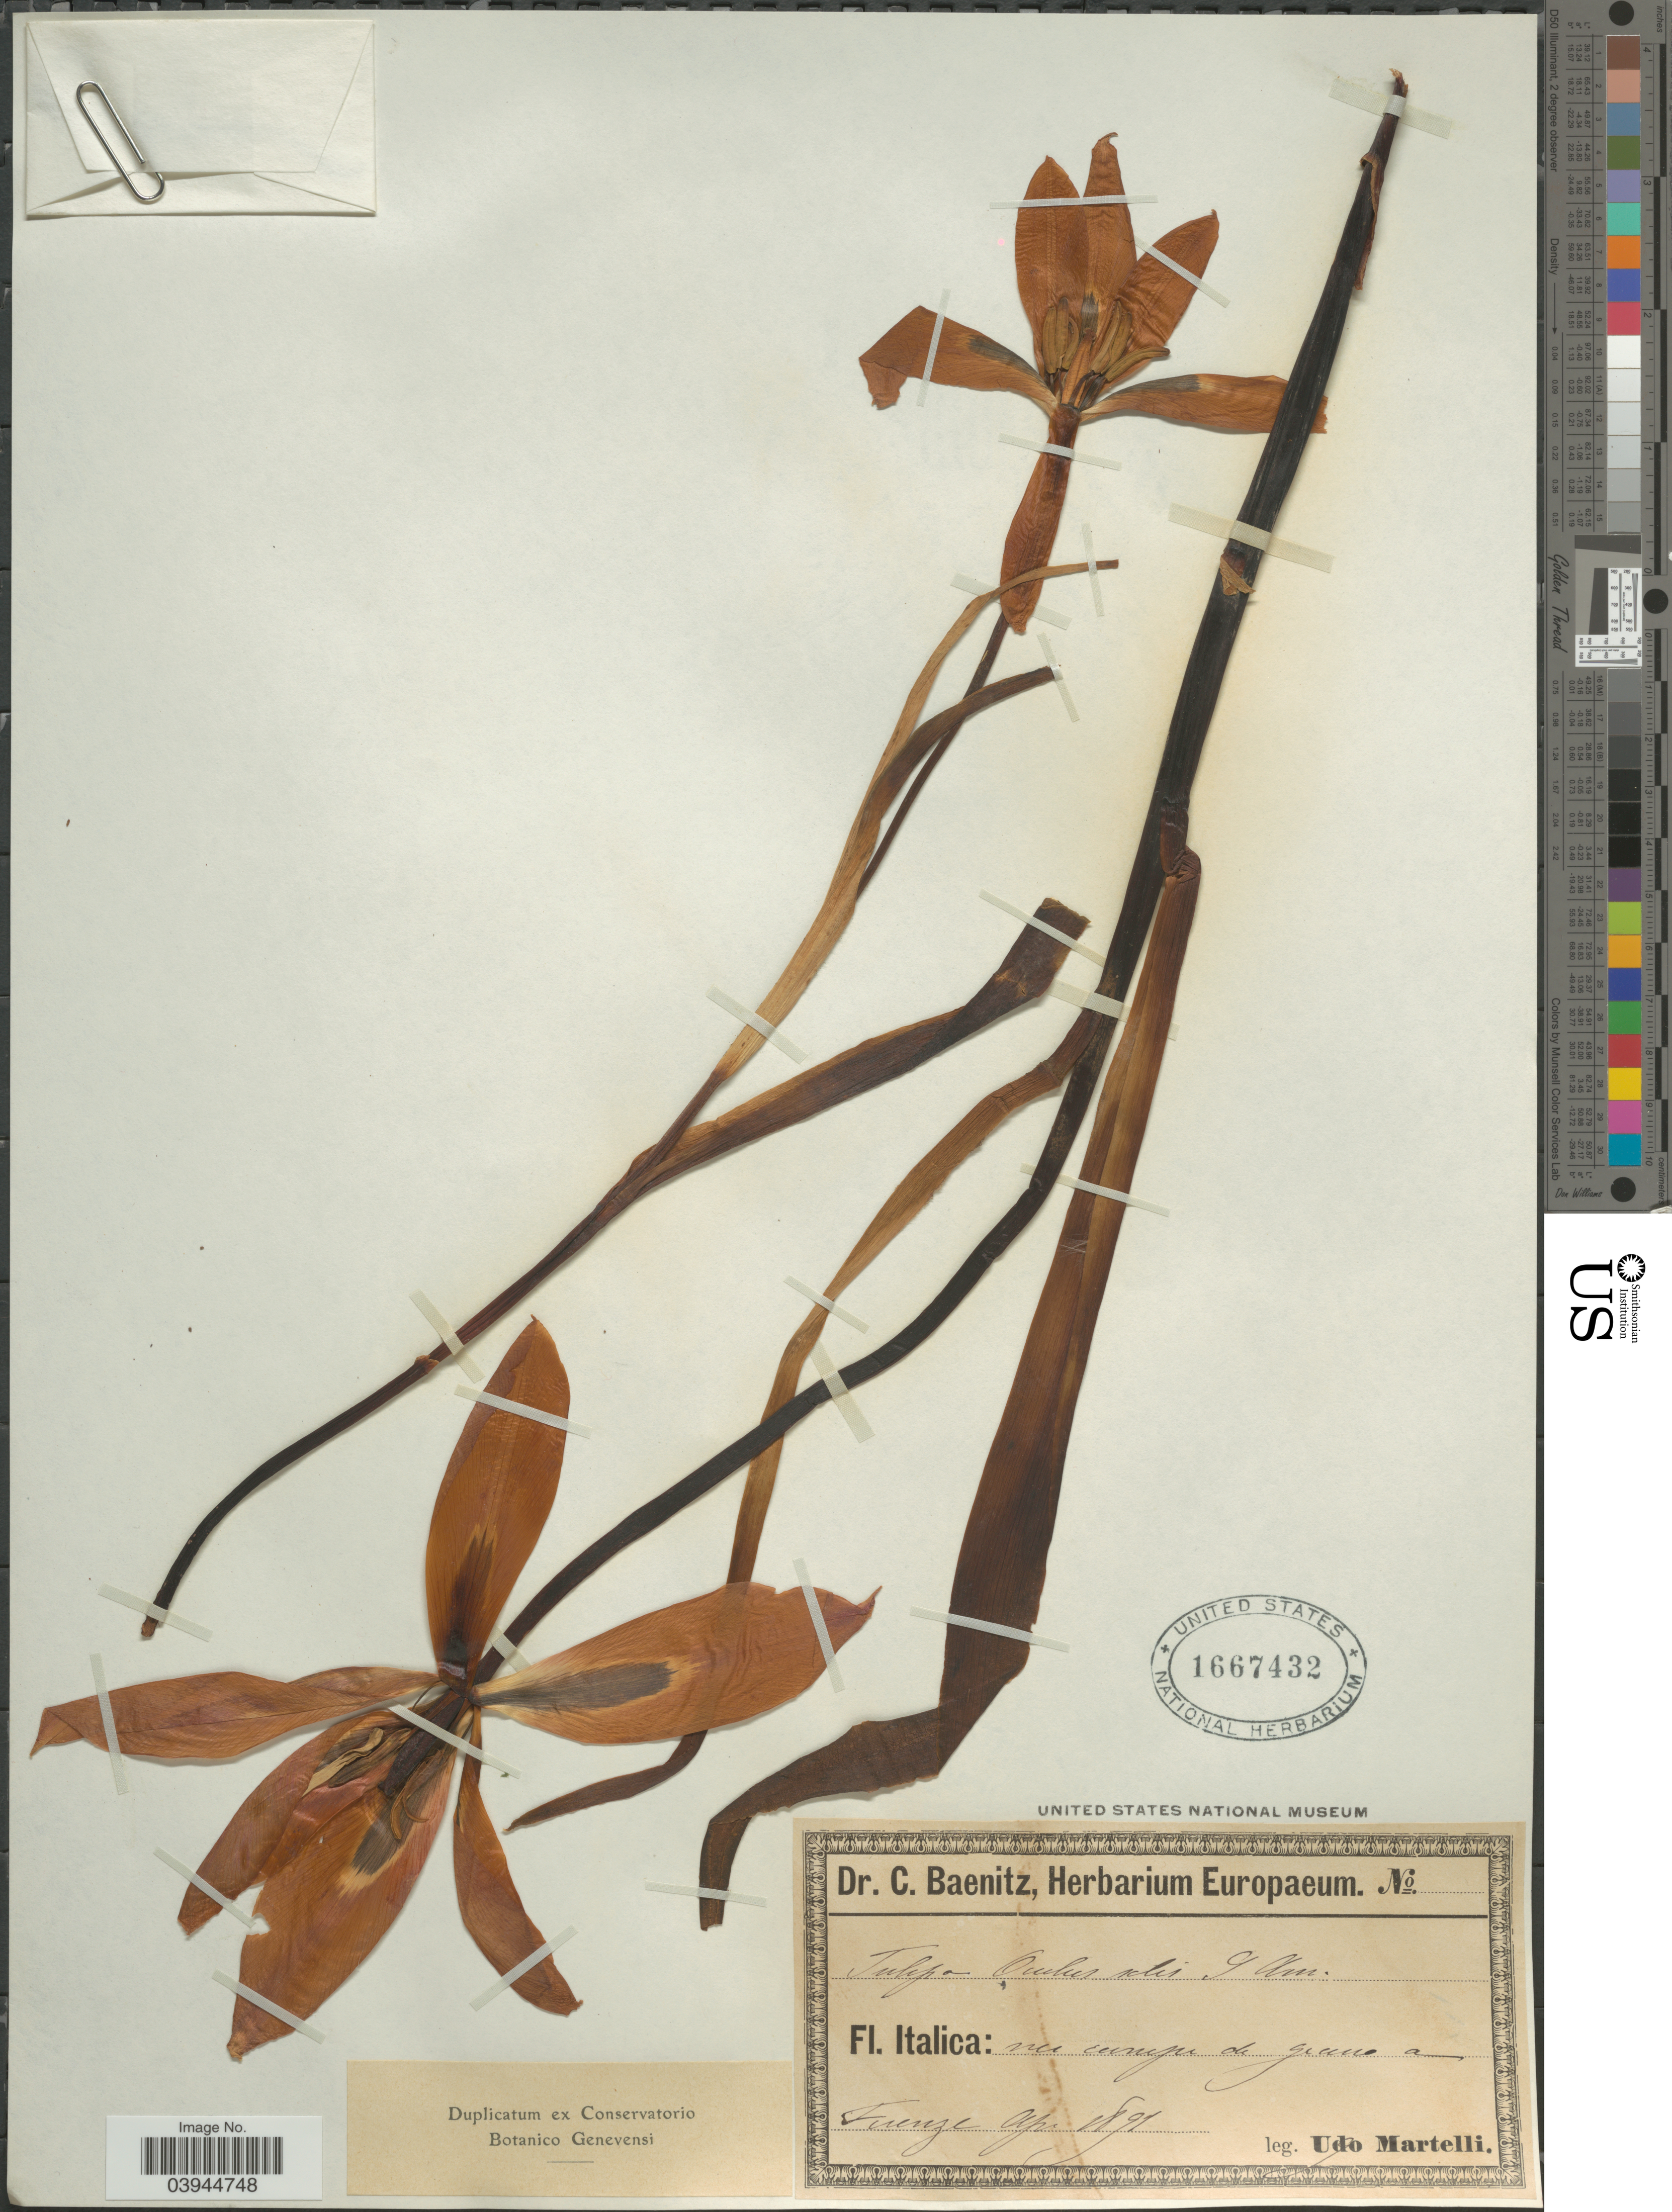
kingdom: Plantae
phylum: Tracheophyta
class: Liliopsida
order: Liliales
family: Liliaceae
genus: Tulipa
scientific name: Tulipa oculus-solis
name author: DC.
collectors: U. Martelli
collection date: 1891-04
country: Italy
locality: Nei campi de grano a Firenze.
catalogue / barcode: US 1667432